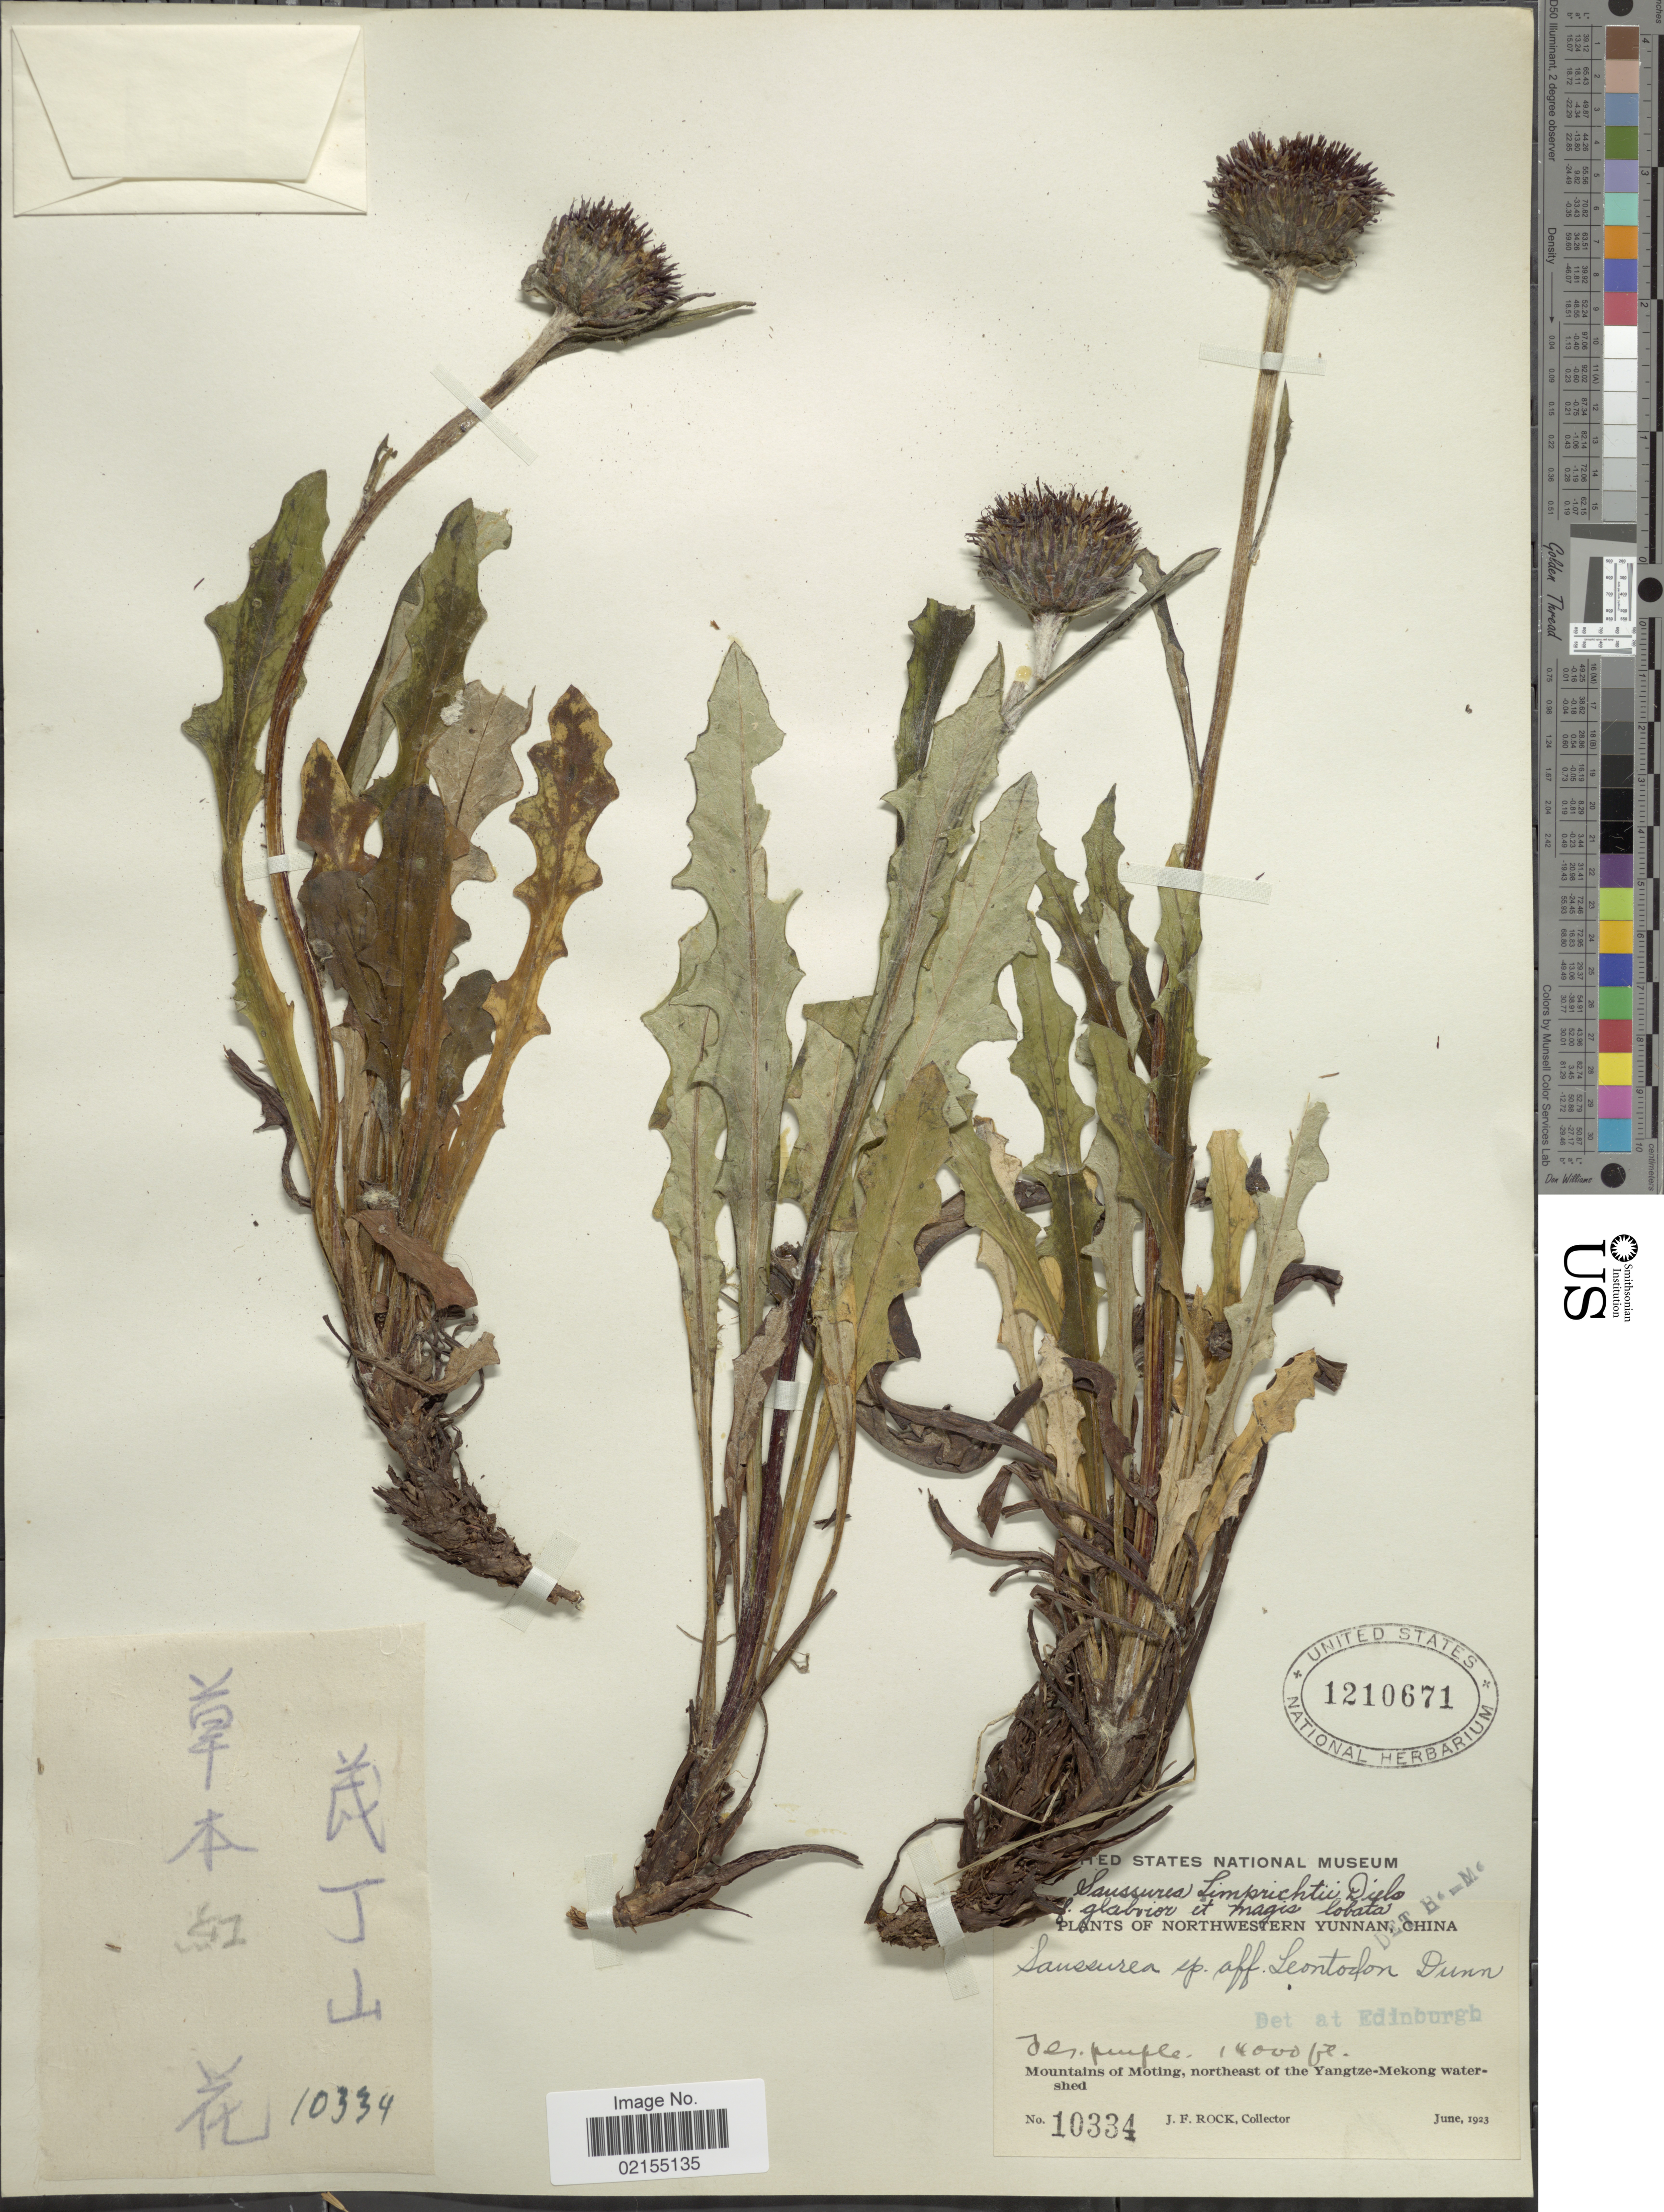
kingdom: Plantae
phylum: Tracheophyta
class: Magnoliopsida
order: Asterales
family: Asteraceae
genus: Saussurea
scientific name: Saussurea wardii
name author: J. Anthony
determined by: Chen, Yousheng S.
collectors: J. Rock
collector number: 10334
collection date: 1923-06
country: China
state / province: Yunnan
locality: Northwestern Yunnan, China, Mountains of Moting, northeast of the Yangtze-Mekong watershed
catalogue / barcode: US 1210671